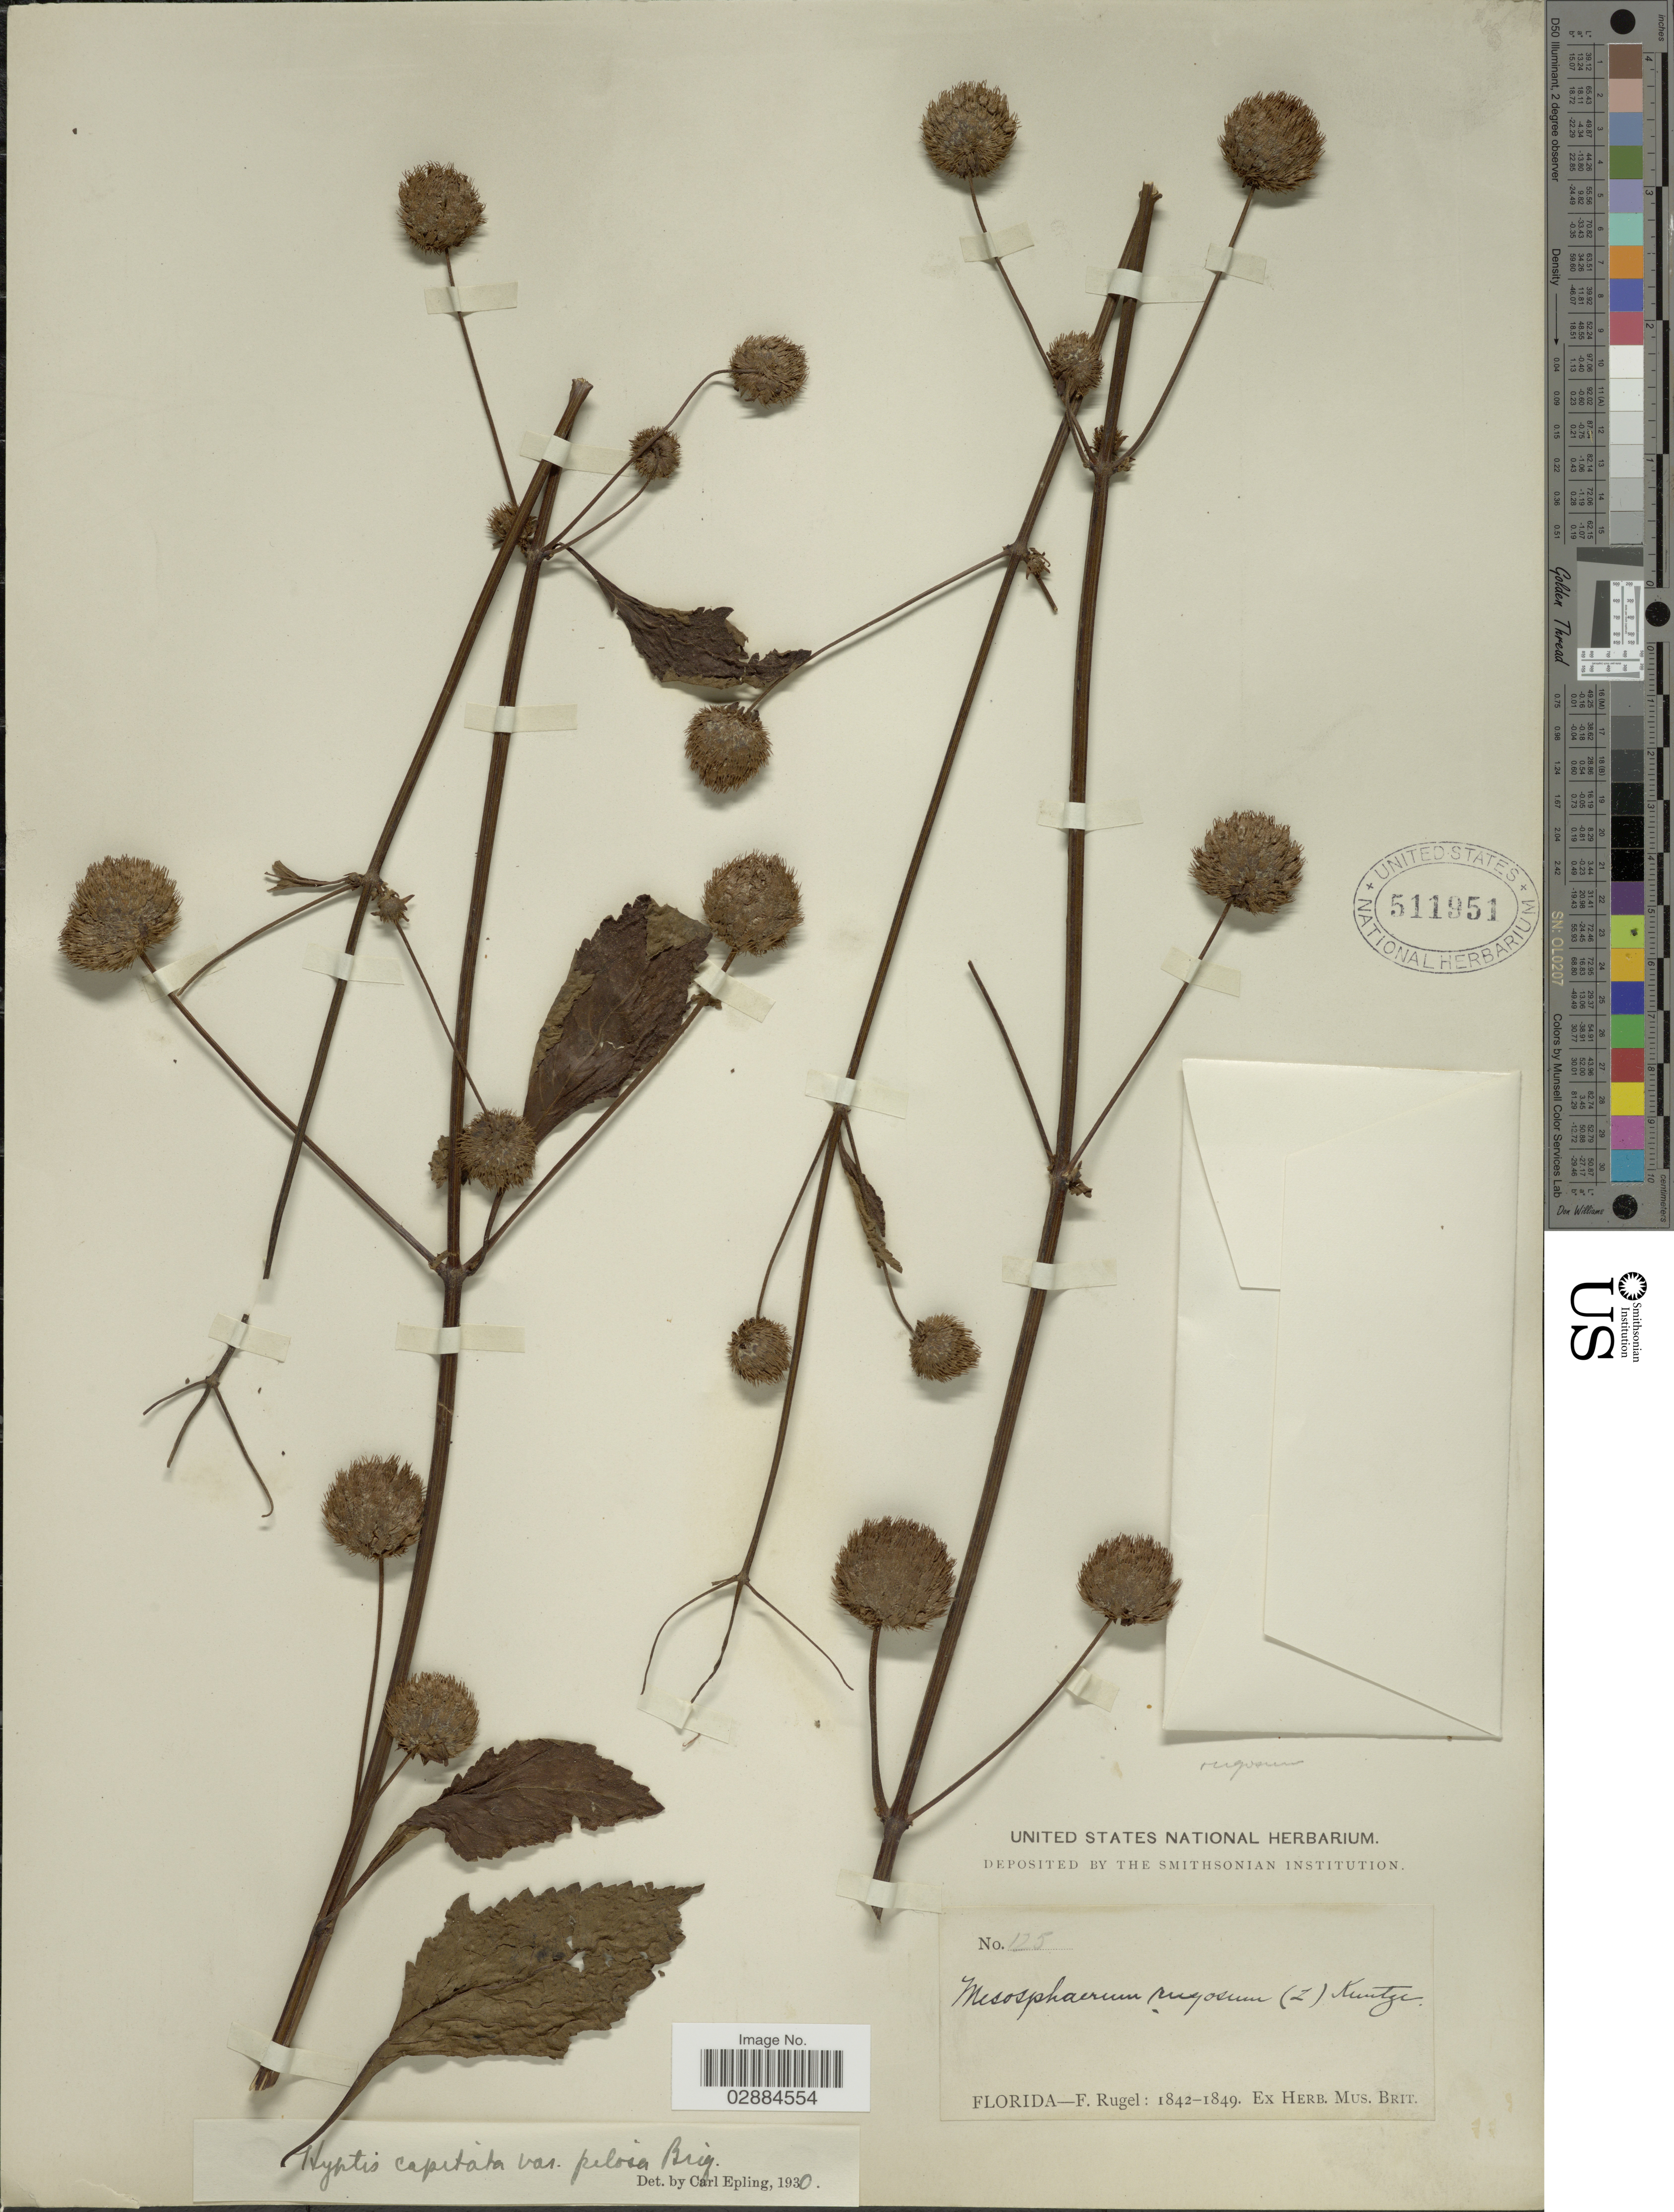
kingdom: Plantae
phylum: Tracheophyta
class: Magnoliopsida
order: Lamiales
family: Lamiaceae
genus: Hyptis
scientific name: Hyptis capitata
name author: Jacq.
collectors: F. Rugel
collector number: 125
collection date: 1842/1849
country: United States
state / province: Florida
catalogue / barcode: US 511951